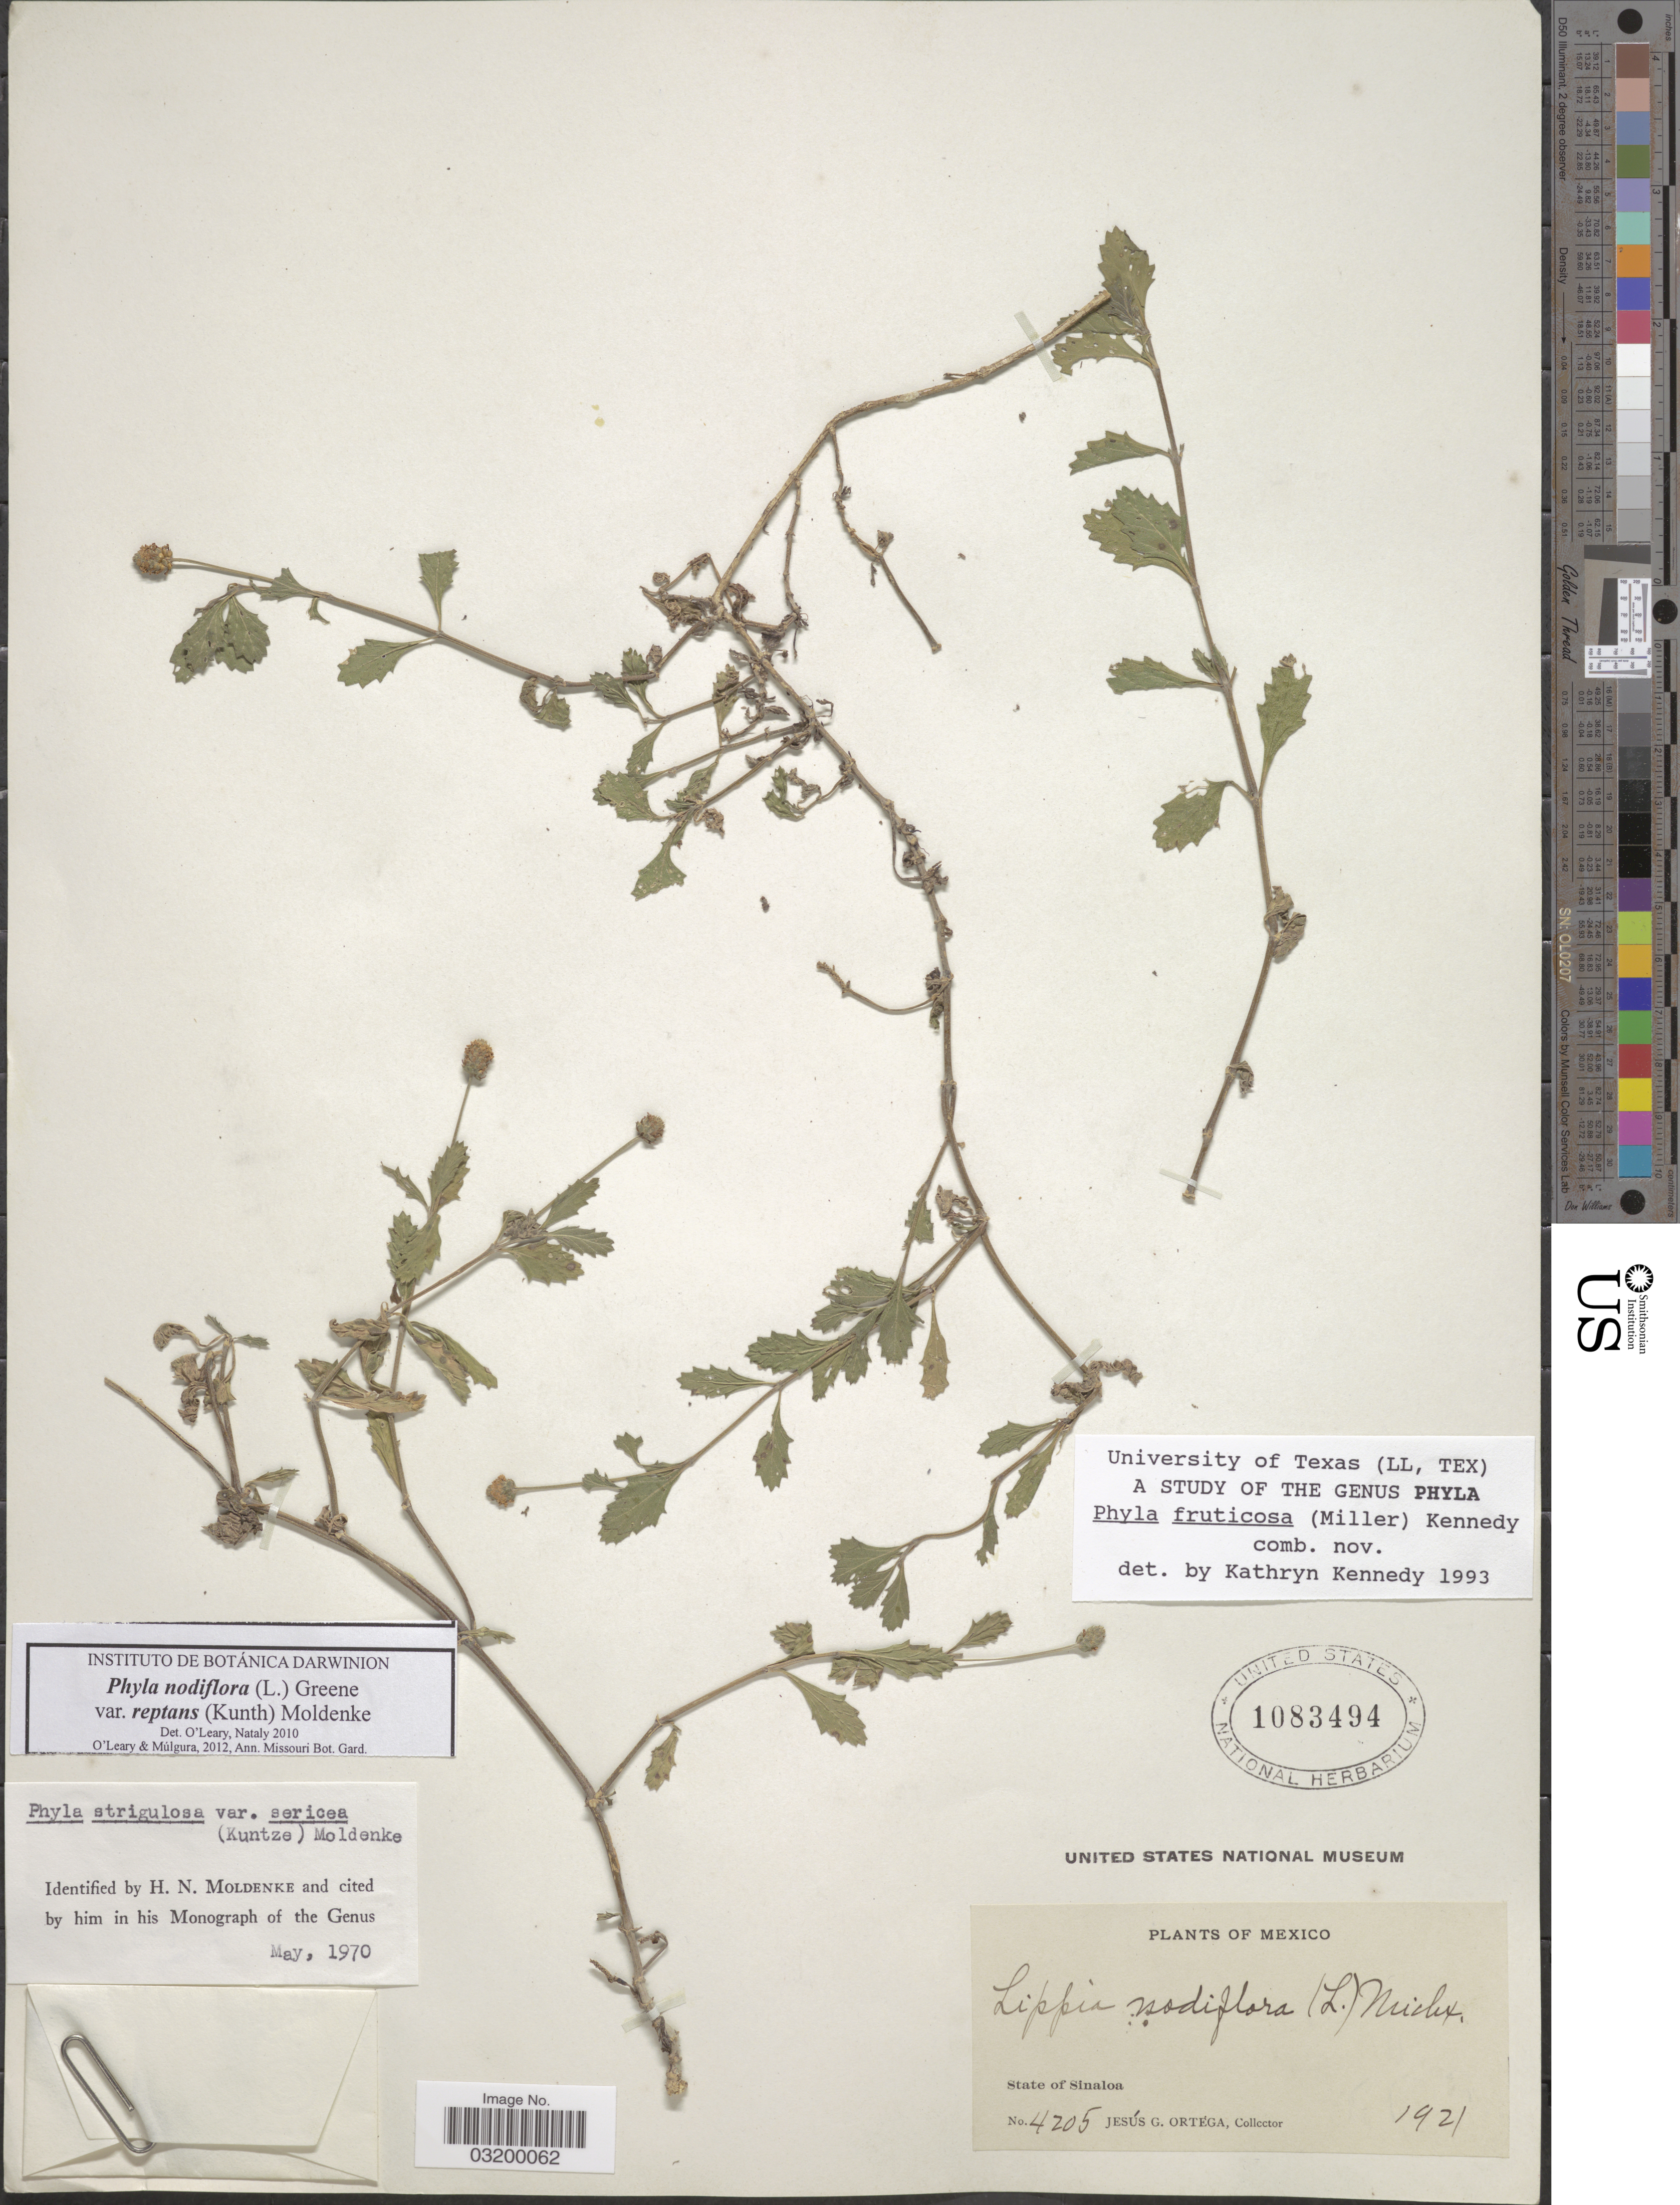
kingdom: Plantae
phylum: Tracheophyta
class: Magnoliopsida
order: Lamiales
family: Verbenaceae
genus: Phyla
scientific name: Phyla nodiflora var. reptans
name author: (Kunth) Moldenke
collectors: J. Ortega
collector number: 4205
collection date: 1921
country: Mexico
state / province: Sinaloa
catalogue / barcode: US 1083494